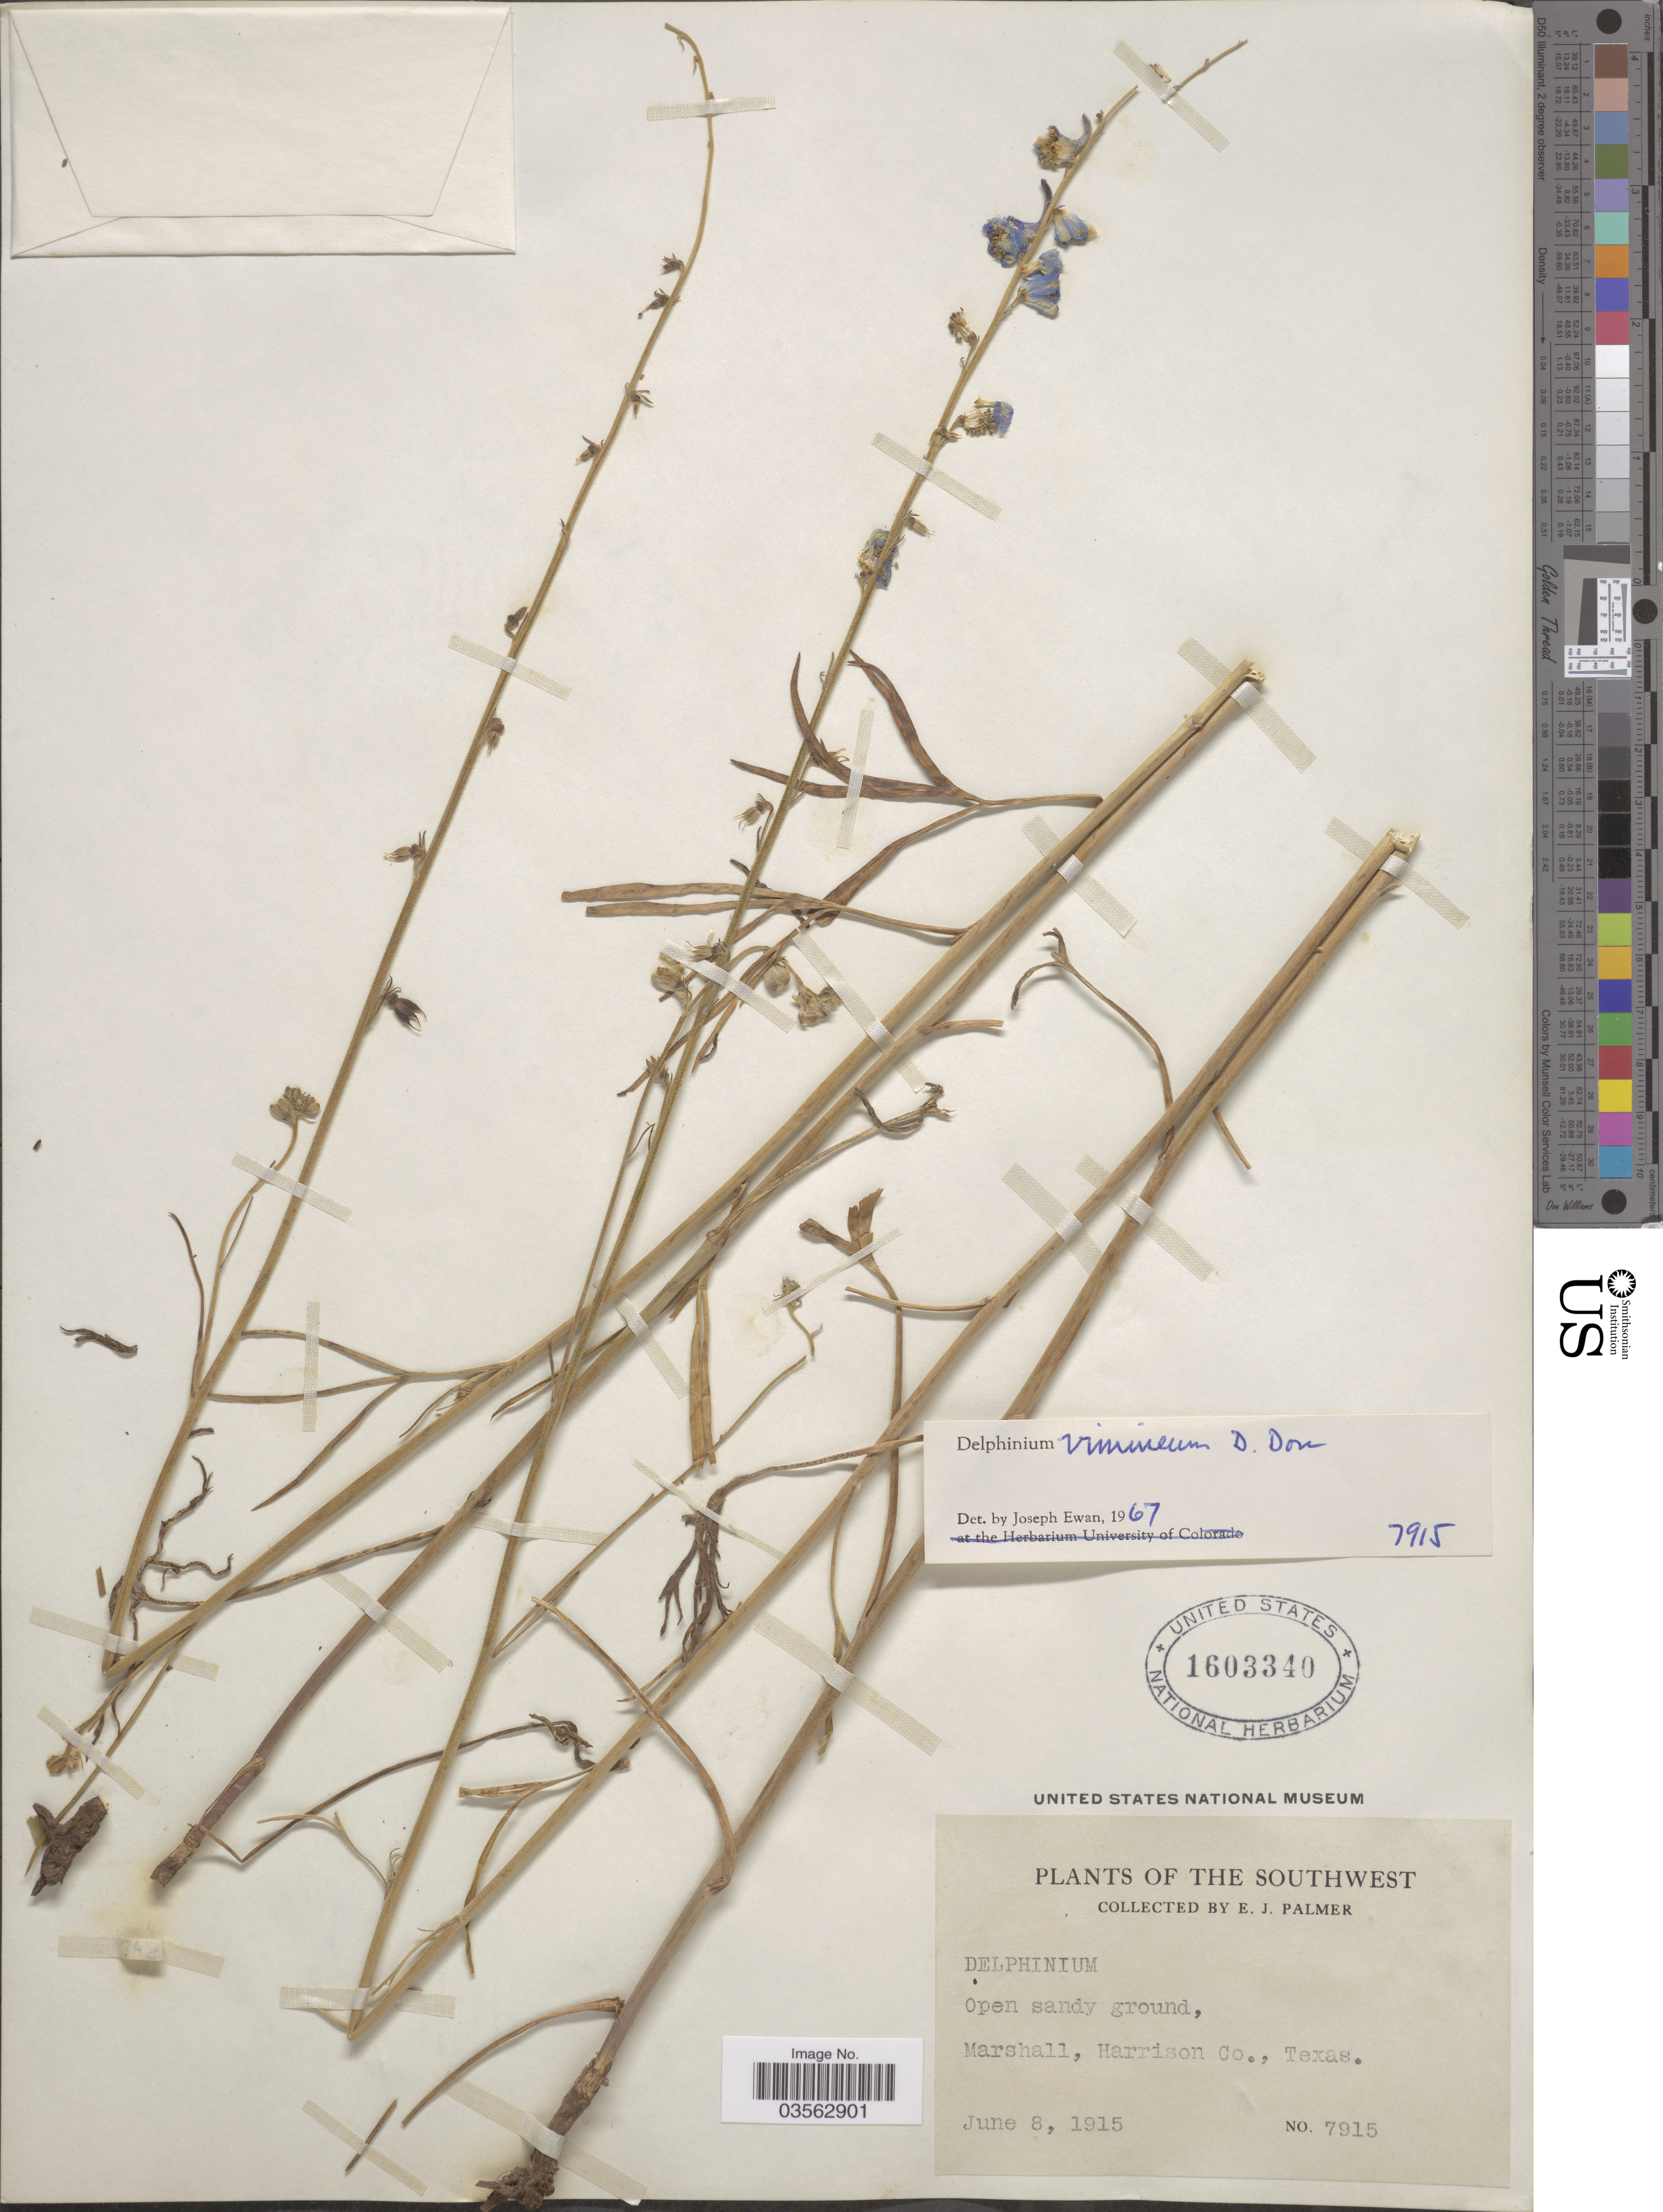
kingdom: Plantae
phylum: Tracheophyta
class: Magnoliopsida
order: Ranunculales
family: Ranunculaceae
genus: Delphinium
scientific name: Delphinium carolinianum subsp. vimineum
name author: Walter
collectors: E. J. Palmer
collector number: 7915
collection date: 1915-06-08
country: United States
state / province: Texas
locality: The Southwest. Marshall, Harrison Co.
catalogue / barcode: US 1603340